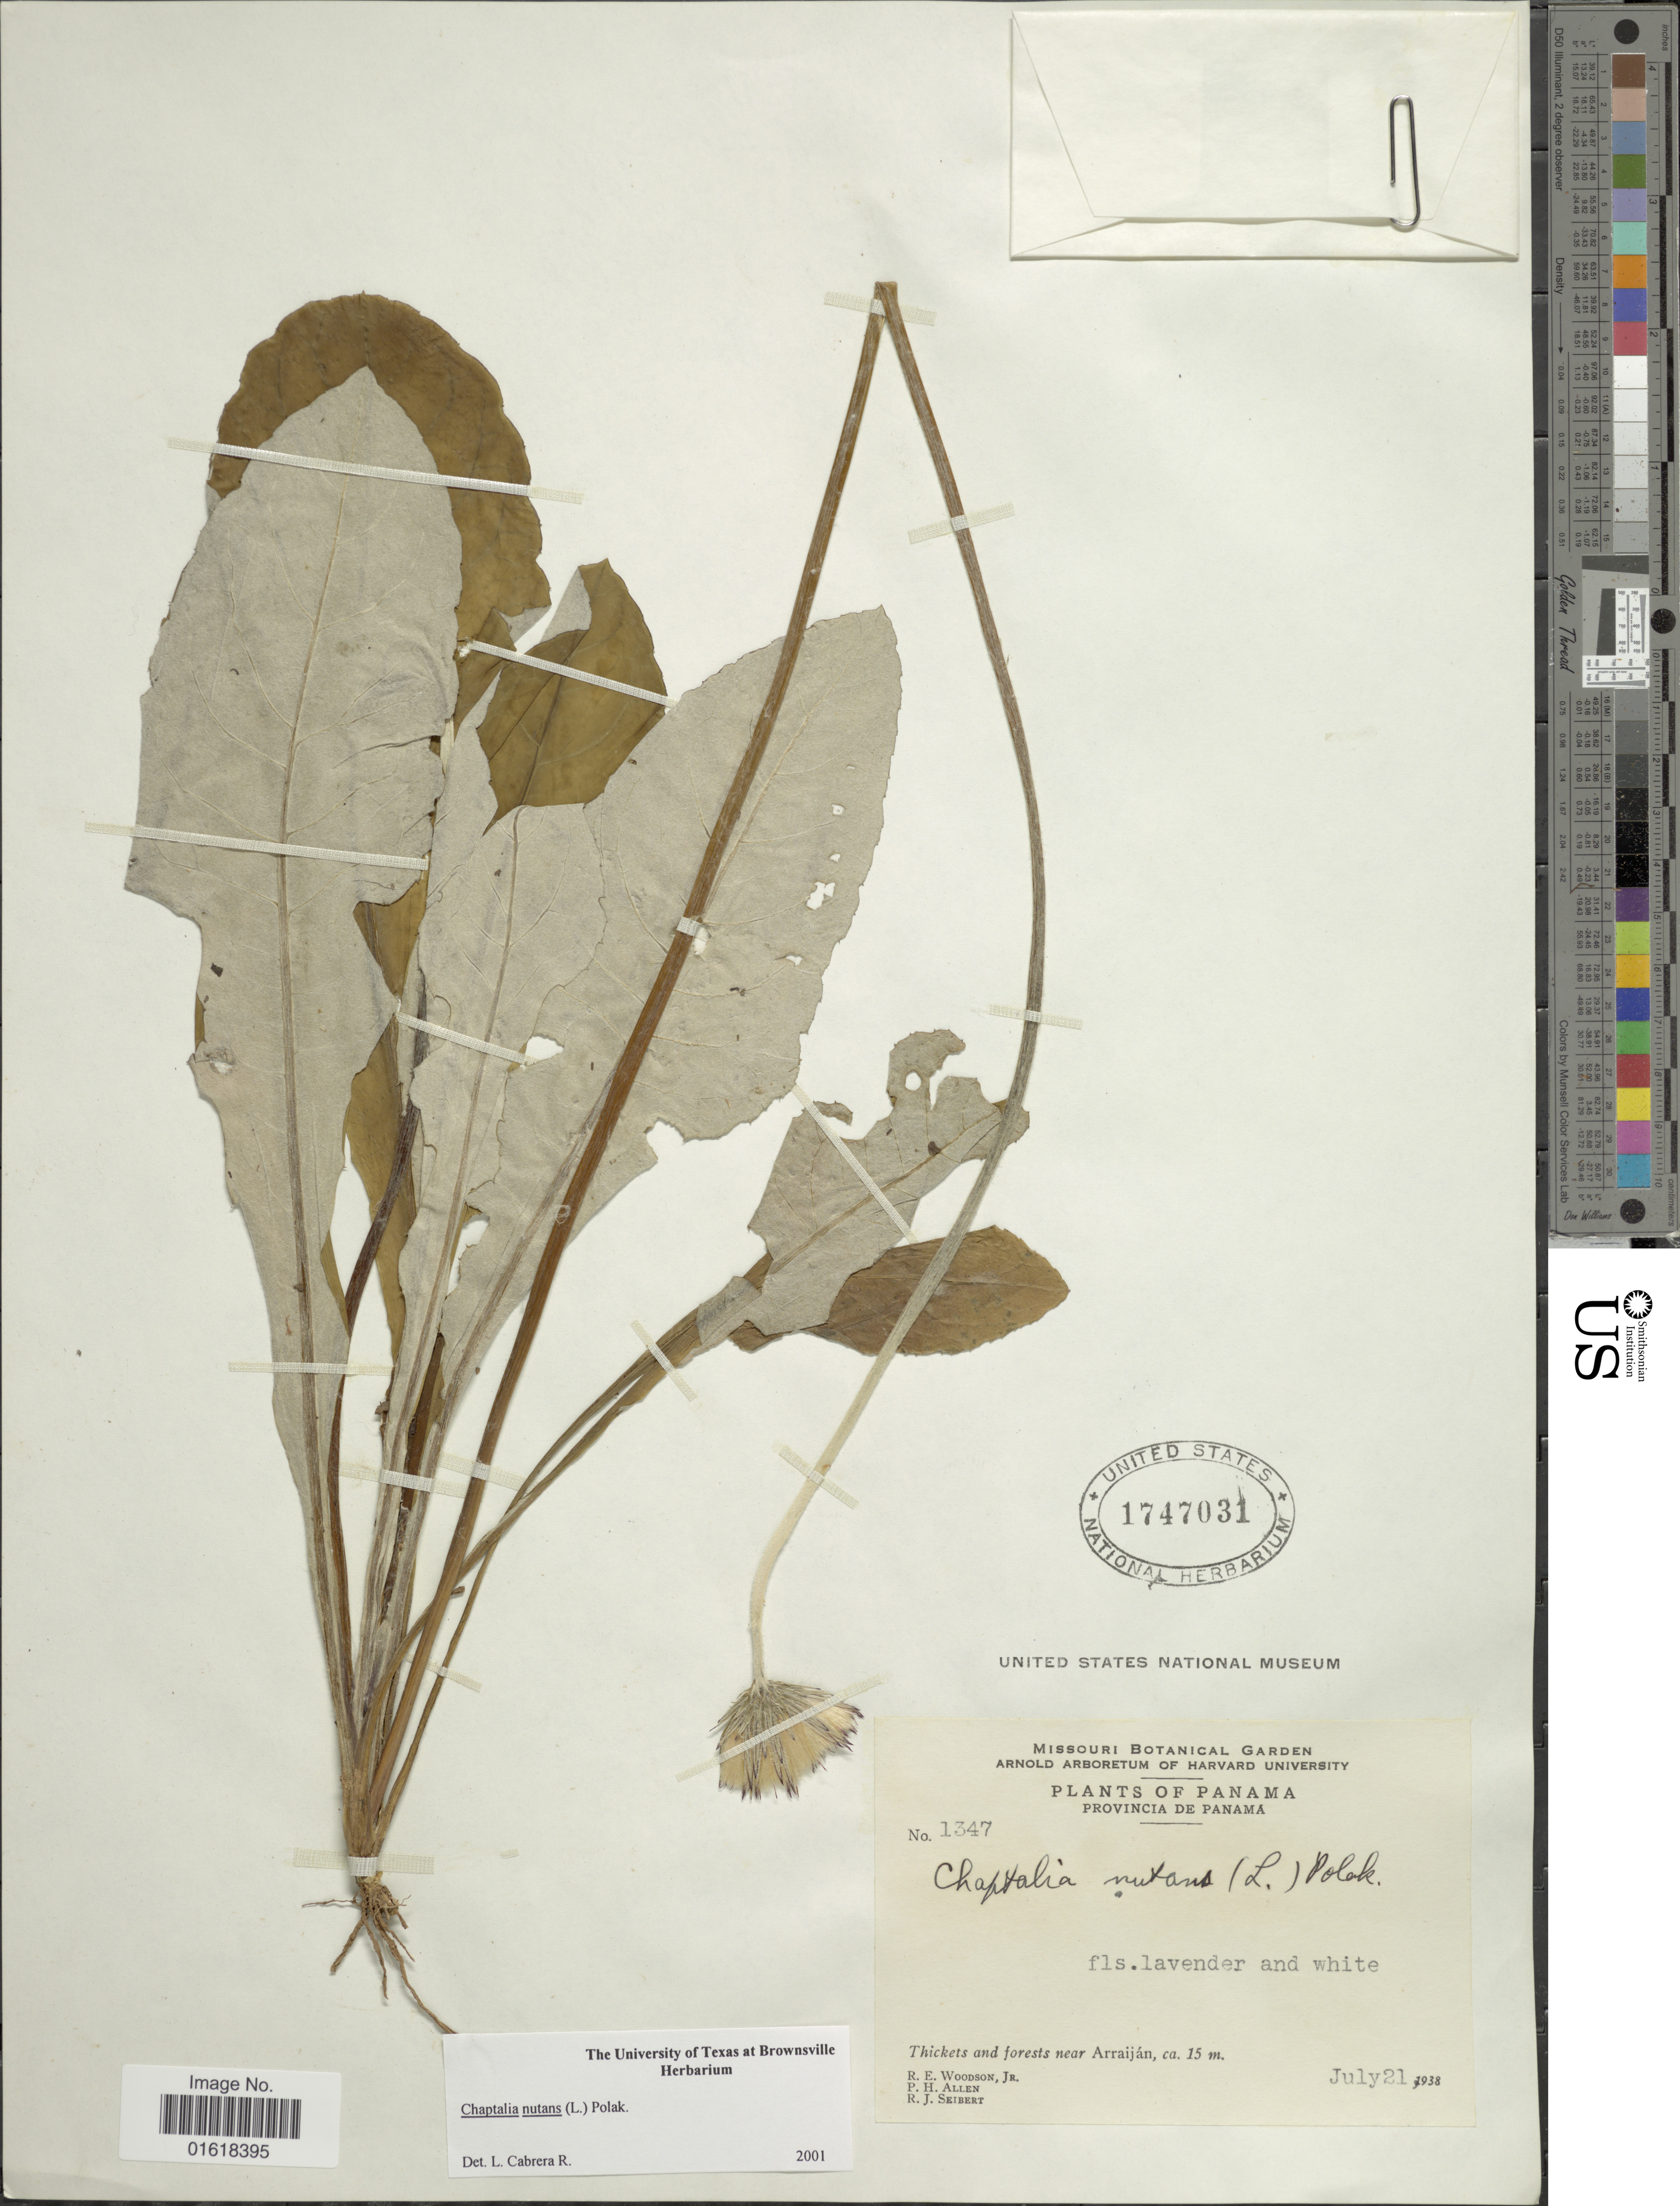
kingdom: Plantae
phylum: Tracheophyta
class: Magnoliopsida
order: Asterales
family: Asteraceae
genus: Chaptalia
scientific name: Chaptalia nutans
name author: (L.) Pol.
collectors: R. E. Woodson, P. H. Allen & R. J. Seibert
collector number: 1347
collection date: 1938-07-21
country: Panama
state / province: Panamá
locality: Thckets and forests near Arraiján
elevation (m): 15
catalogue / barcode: US 1747031